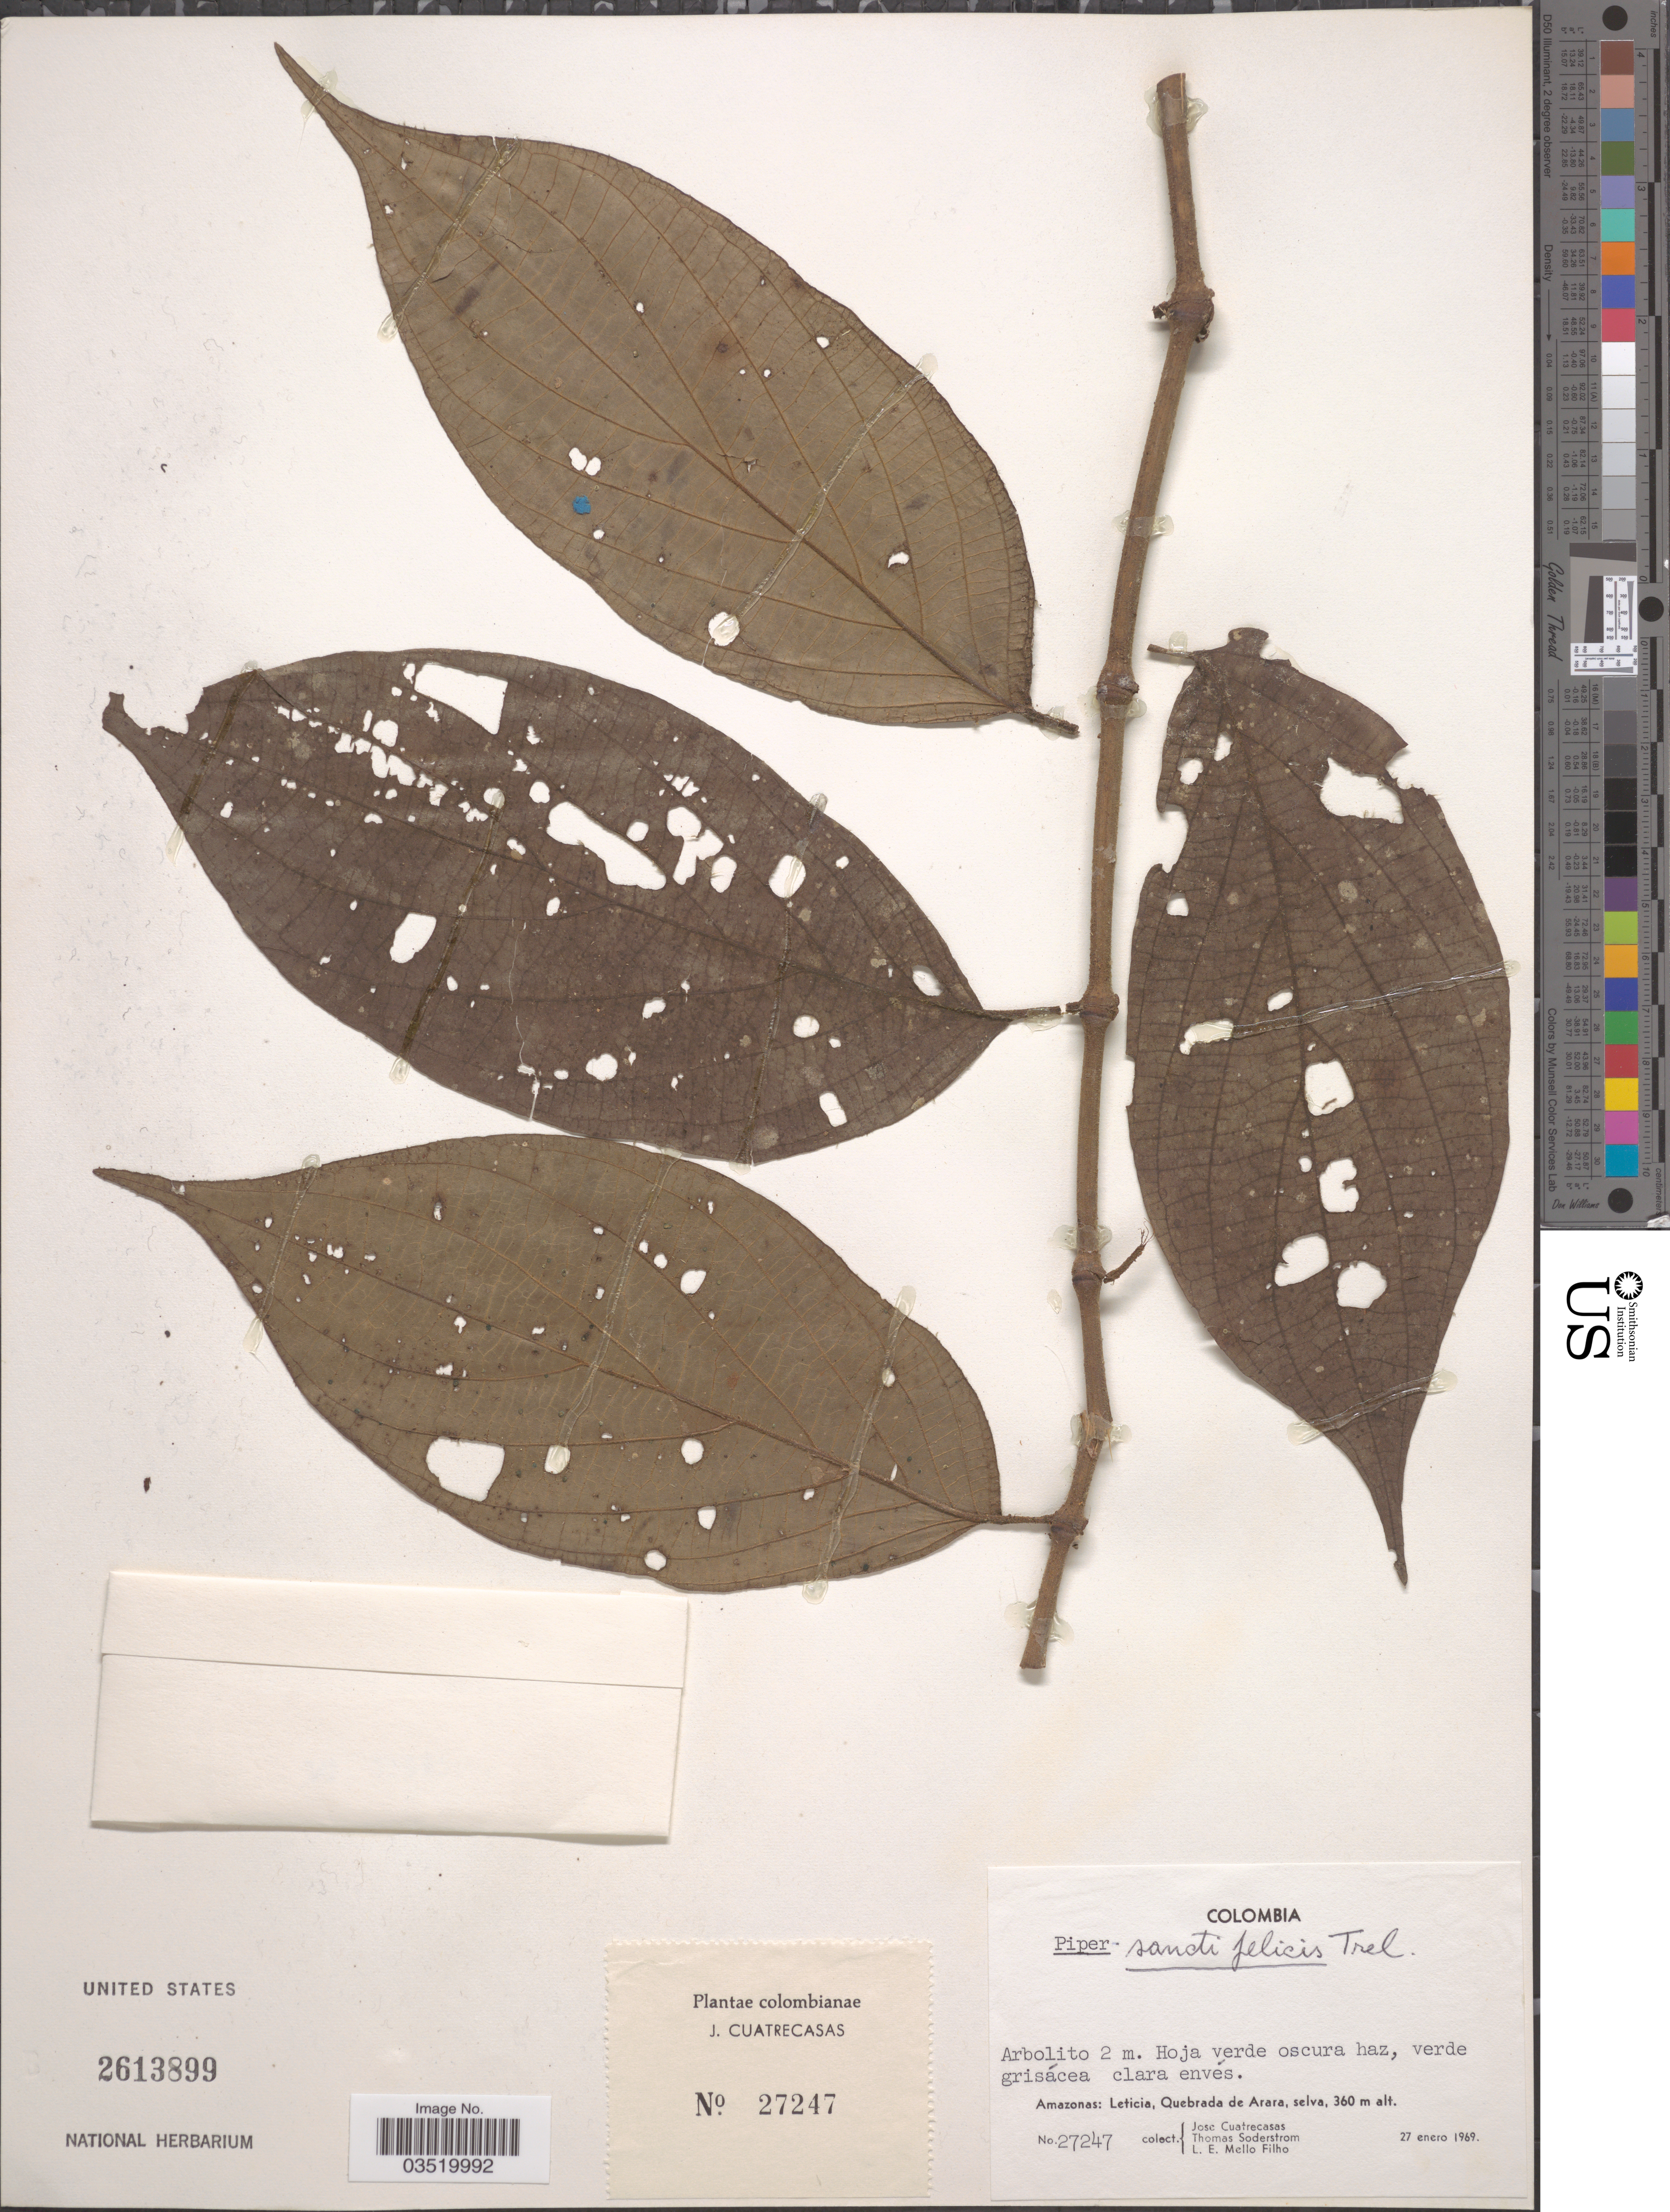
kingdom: Plantae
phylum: Tracheophyta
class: Magnoliopsida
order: Piperales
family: Piperaceae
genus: Piper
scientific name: Piper hispidum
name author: Sw.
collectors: J. Cuatrecasas, T. R. Soderstrom & L. Filho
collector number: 27247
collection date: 1969-01-27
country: Colombia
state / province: Amazônas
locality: Leticia, Quebrada de Arara.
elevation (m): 360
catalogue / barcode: US 2613899